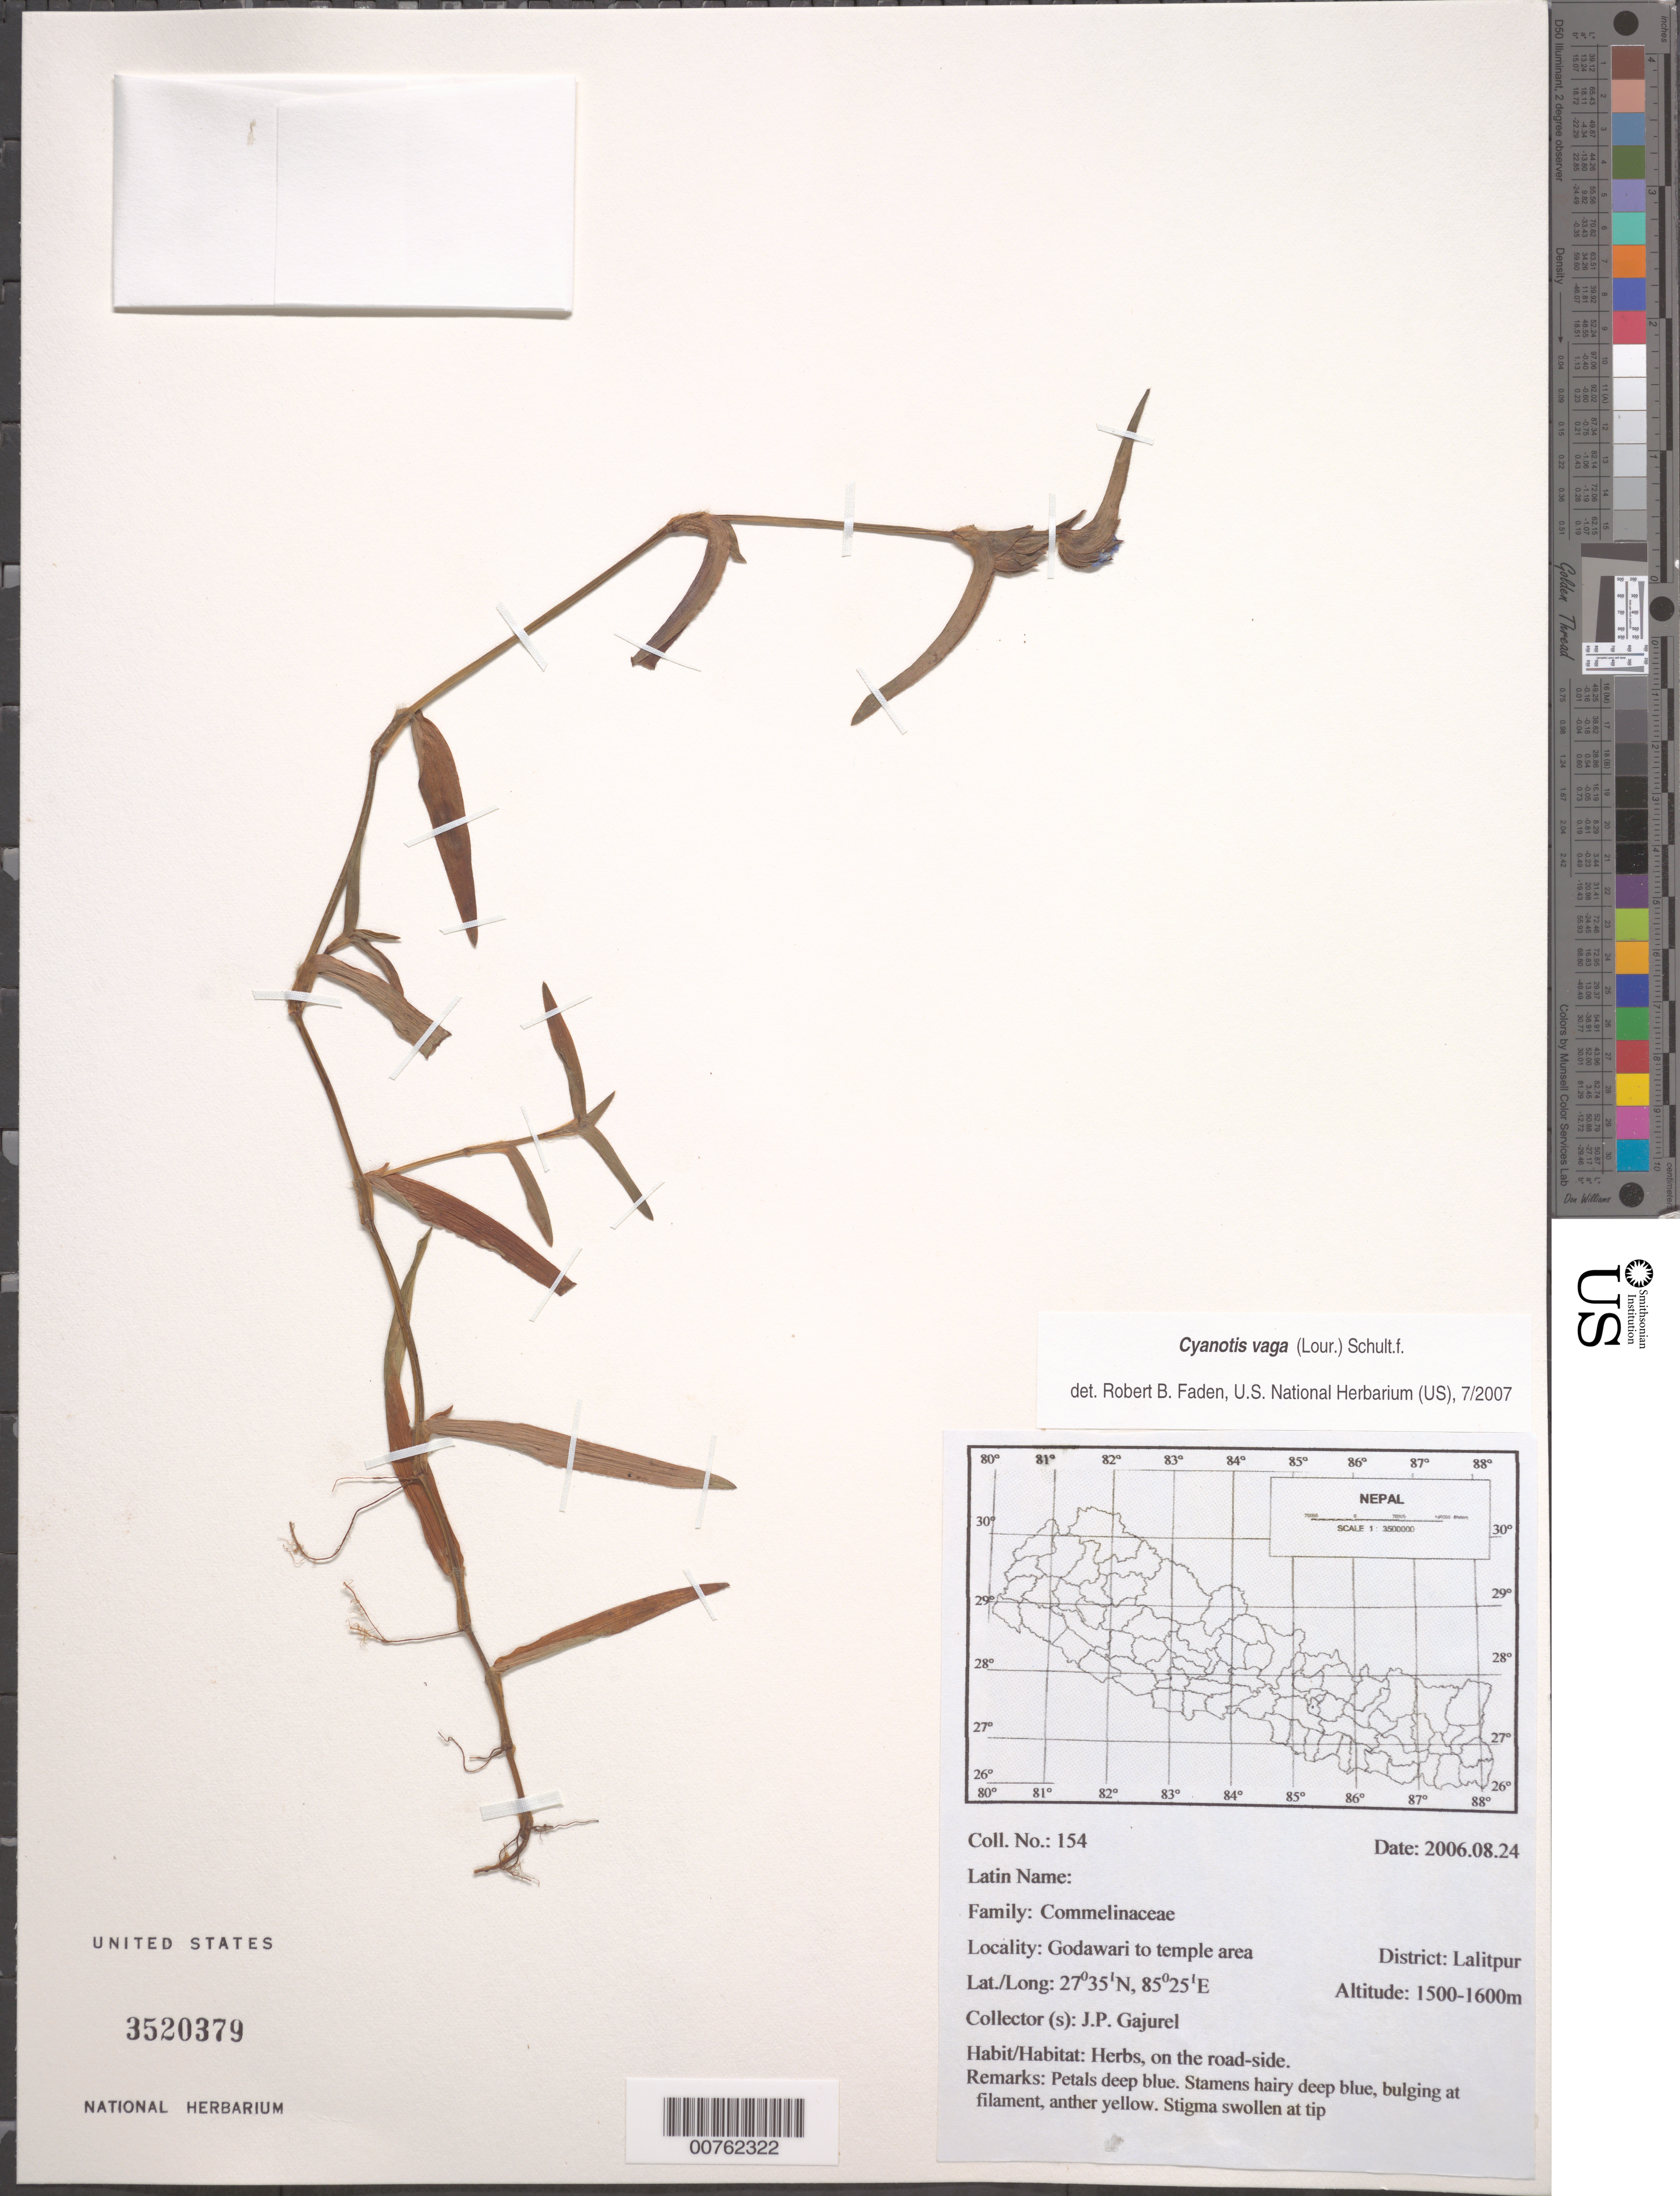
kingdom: Plantae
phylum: Tracheophyta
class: Liliopsida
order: Commelinales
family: Commelinaceae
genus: Cyanotis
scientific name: Cyanotis vaga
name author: (Lour.) Schult. & Schult. f.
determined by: Faden, Robert B., (US), Smithsonian Institution - National Museum of Natural History (UNITED STATES)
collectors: J. Gajurel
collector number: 154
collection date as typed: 24 Aug 2006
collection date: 2006-08-24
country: Nepal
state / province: Bagmati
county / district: Lalitpur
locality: Godawari to temple area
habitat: Herbs, on the road-side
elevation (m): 1500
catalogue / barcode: US 3520379